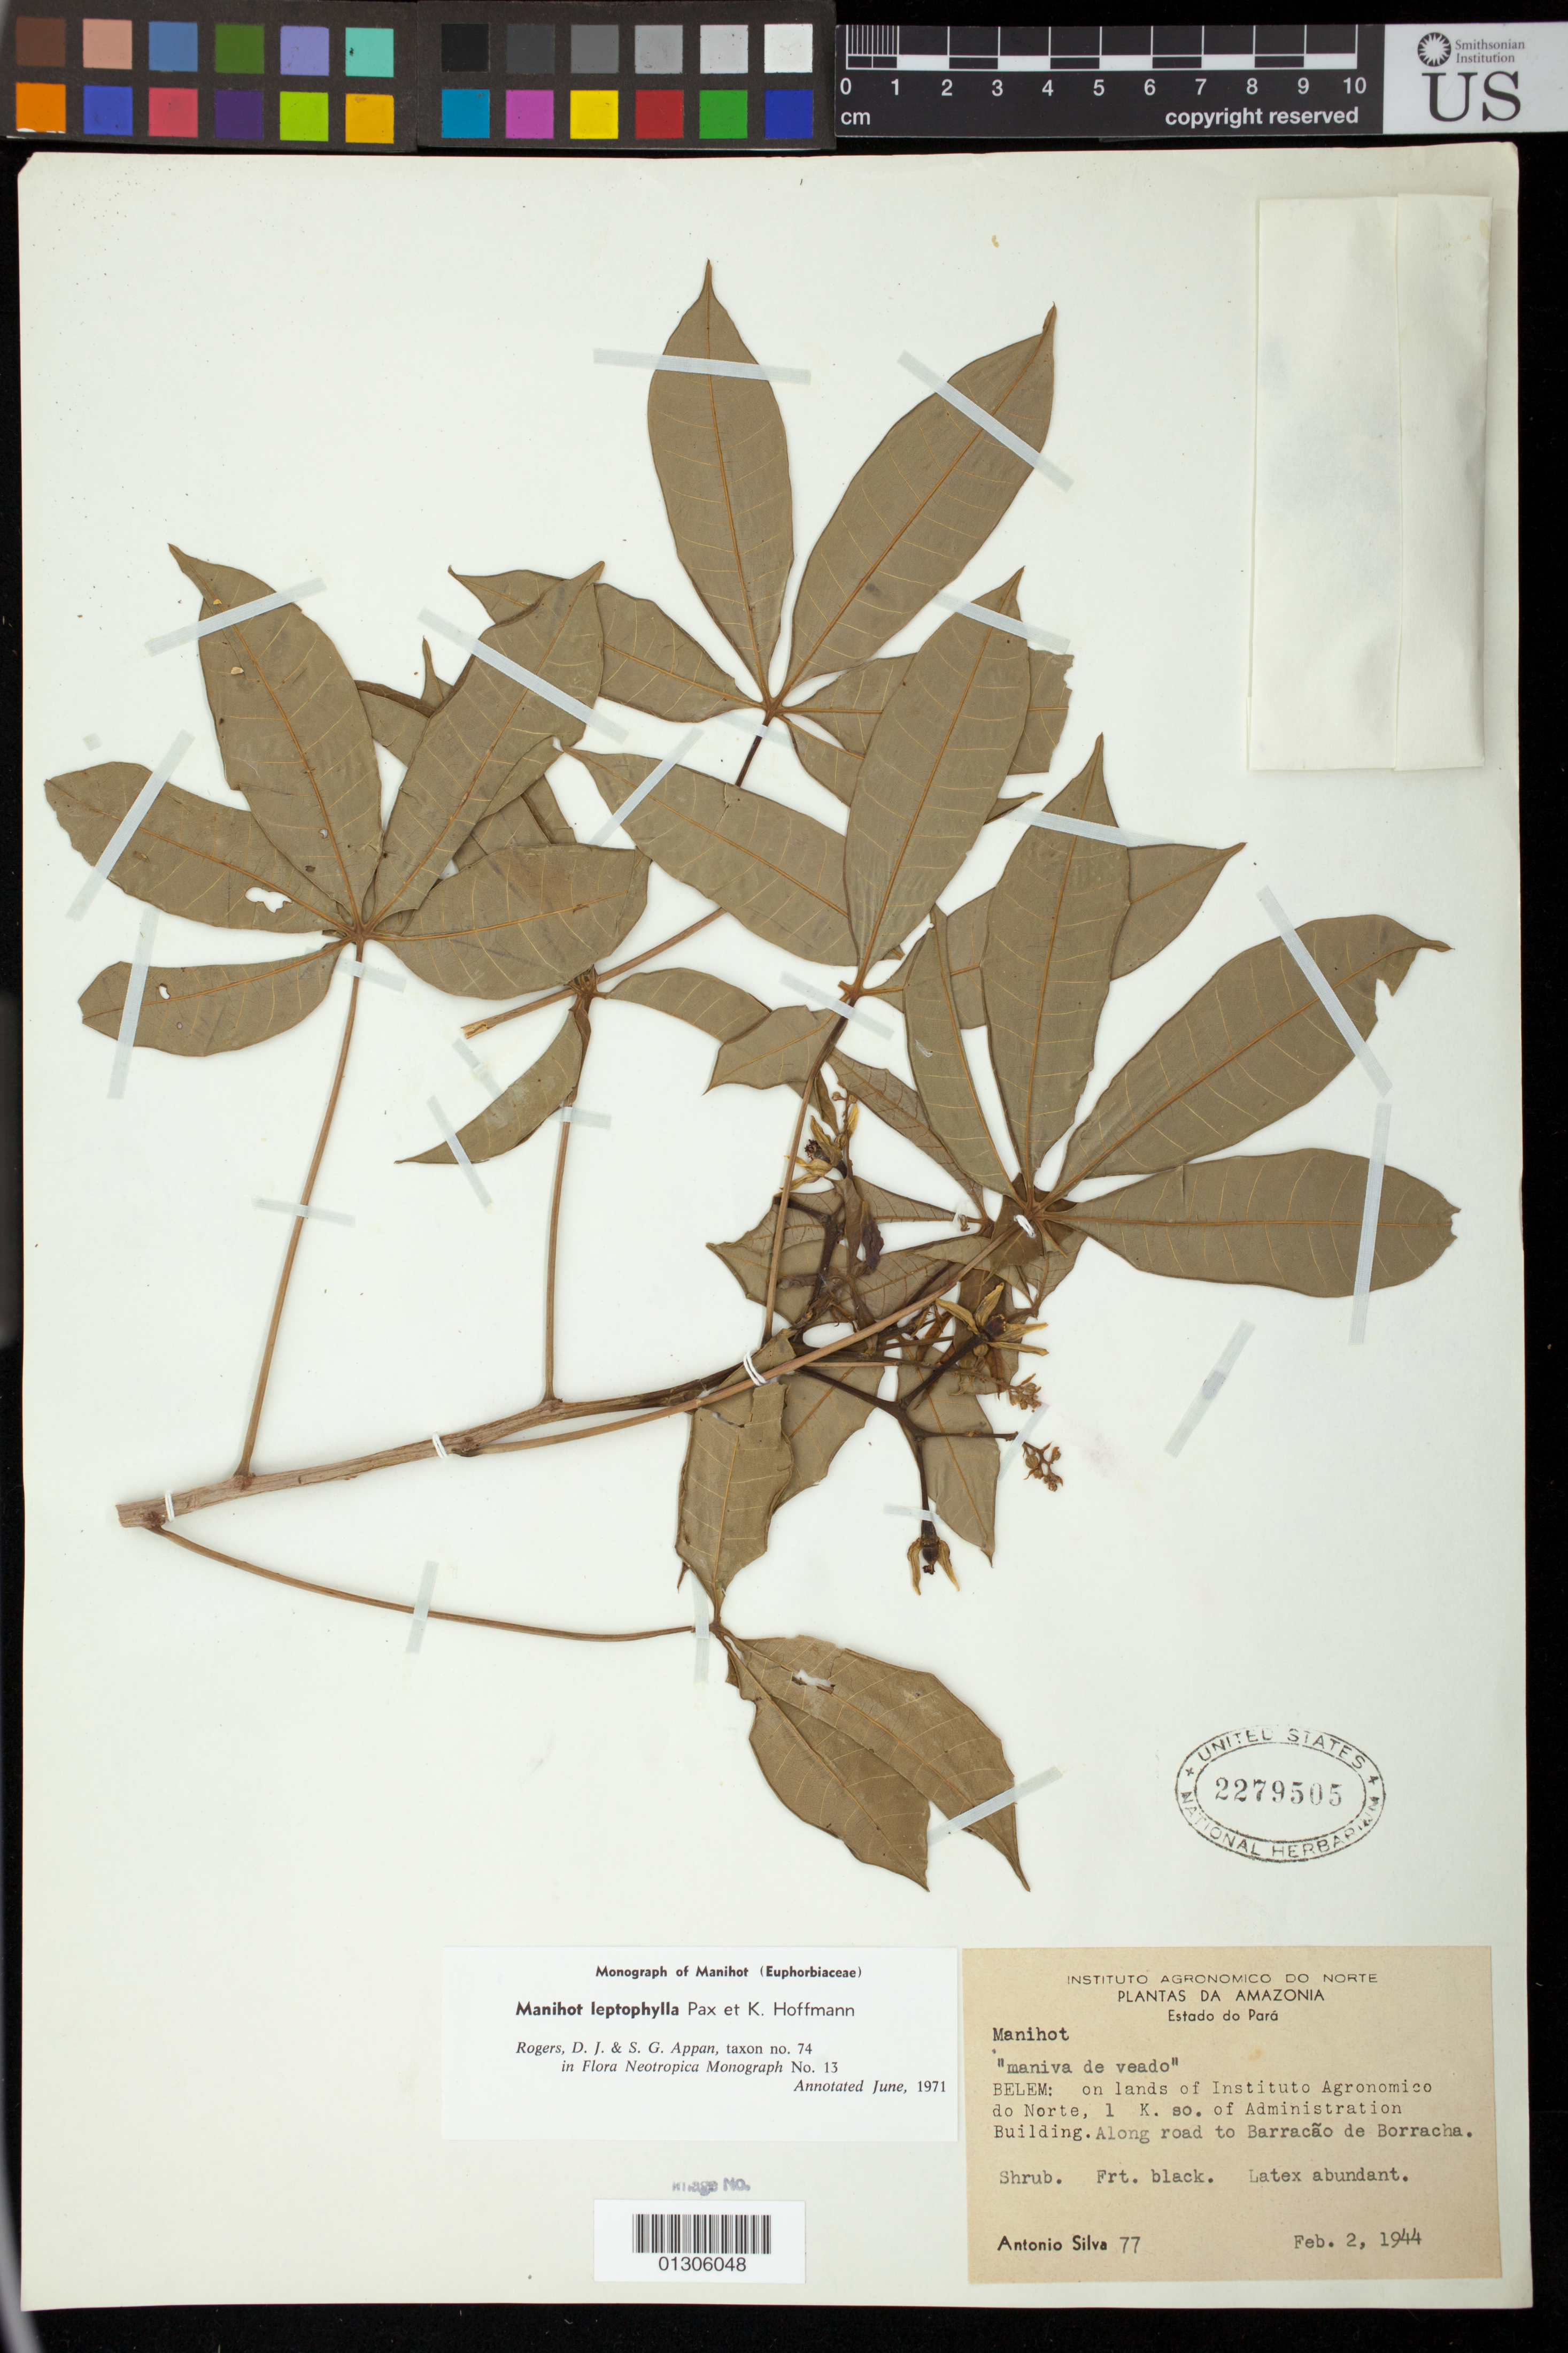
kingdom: Plantae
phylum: Tracheophyta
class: Magnoliopsida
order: Malpighiales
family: Euphorbiaceae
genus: Manihot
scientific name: Manihot leptophylla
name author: Pax in Engl.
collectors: A. Silva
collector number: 77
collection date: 1944-02-02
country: Brazil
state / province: Para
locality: BELEM: on lands of Instituto Agronomico do Norte, 1 k. SO. of Administration Building. Along road to Barracao de Borracha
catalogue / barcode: US 2279505